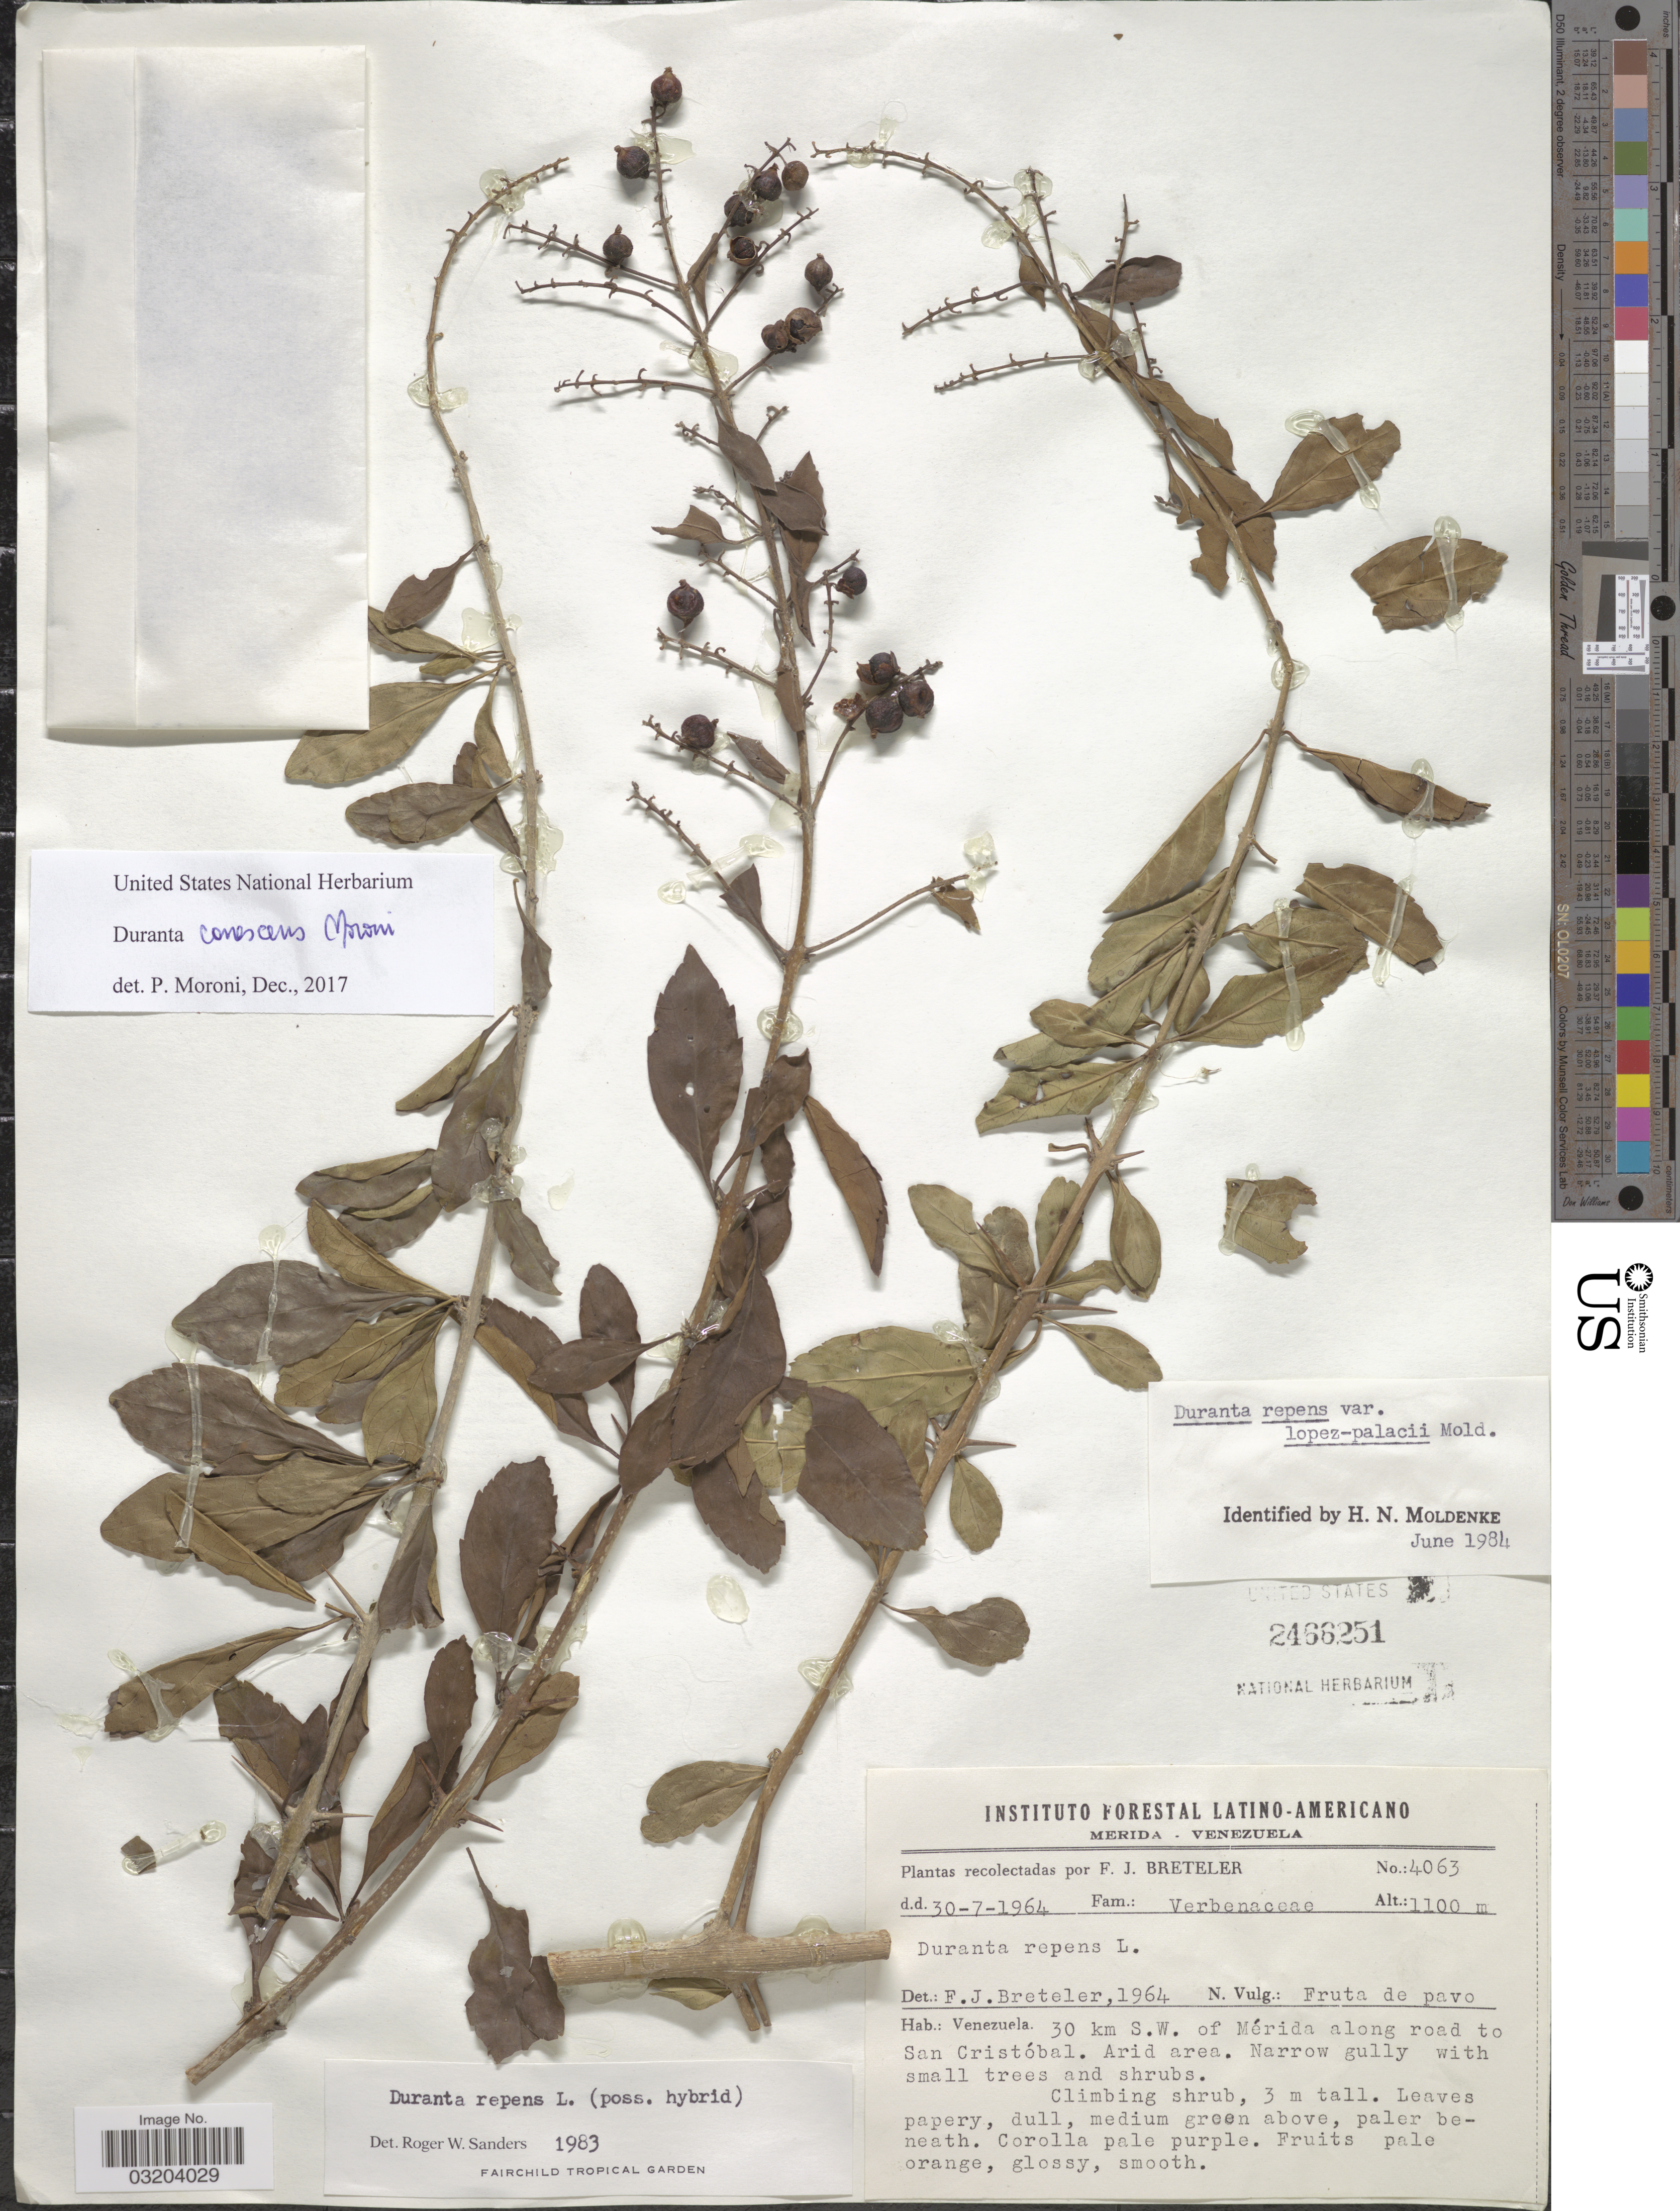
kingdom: Plantae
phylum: Tracheophyta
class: Magnoliopsida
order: Lamiales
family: Verbenaceae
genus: Duranta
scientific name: Duranta canescens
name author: (Moldenke) P. Moroni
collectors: F. J. Breteler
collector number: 4063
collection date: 1964-07-30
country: Venezuela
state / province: Mérida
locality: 30 km S.W. of Mérida along road to San Cristóbal.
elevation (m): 1100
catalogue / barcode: US 2466251